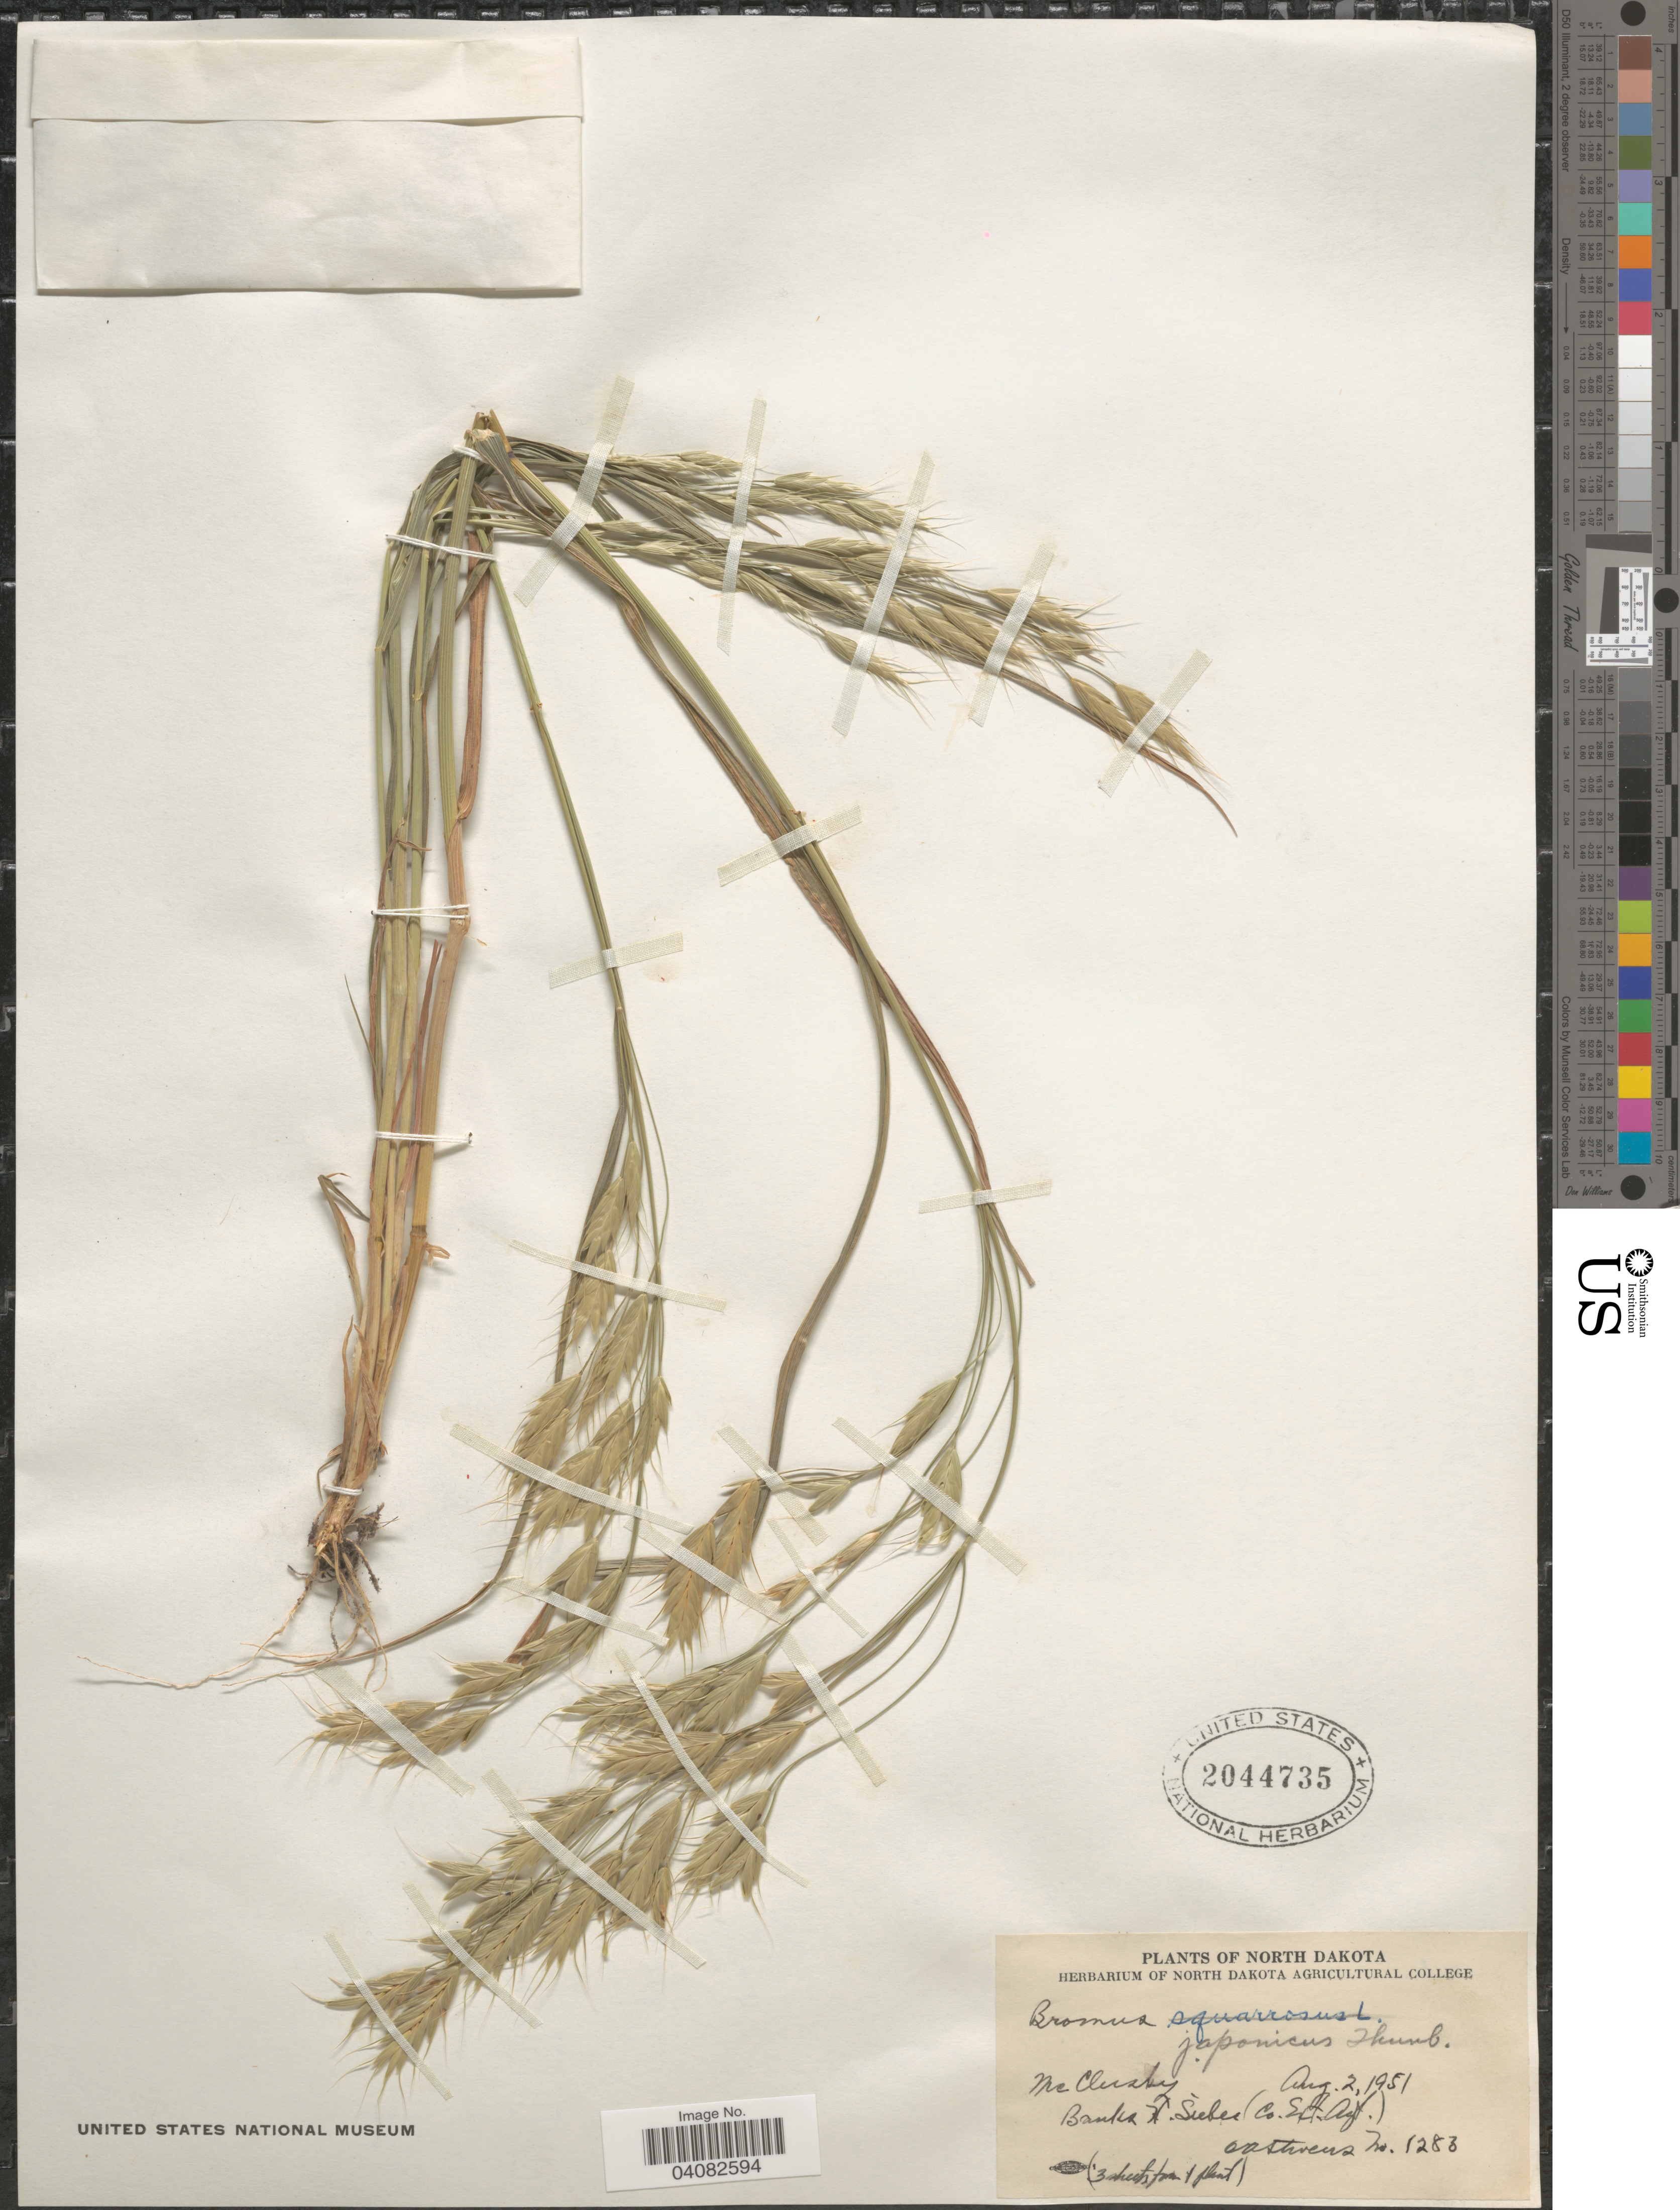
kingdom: Plantae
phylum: Tracheophyta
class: Liliopsida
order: Poales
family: Poaceae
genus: Bromus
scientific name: Bromus japonicus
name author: Houtt.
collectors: O. A. Stevens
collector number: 1283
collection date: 1951-08-02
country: United States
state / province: North Dakota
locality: McClusty. Banks H. Sieber [interpreted] (Co. Ext. Agt.).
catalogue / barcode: US 2044735